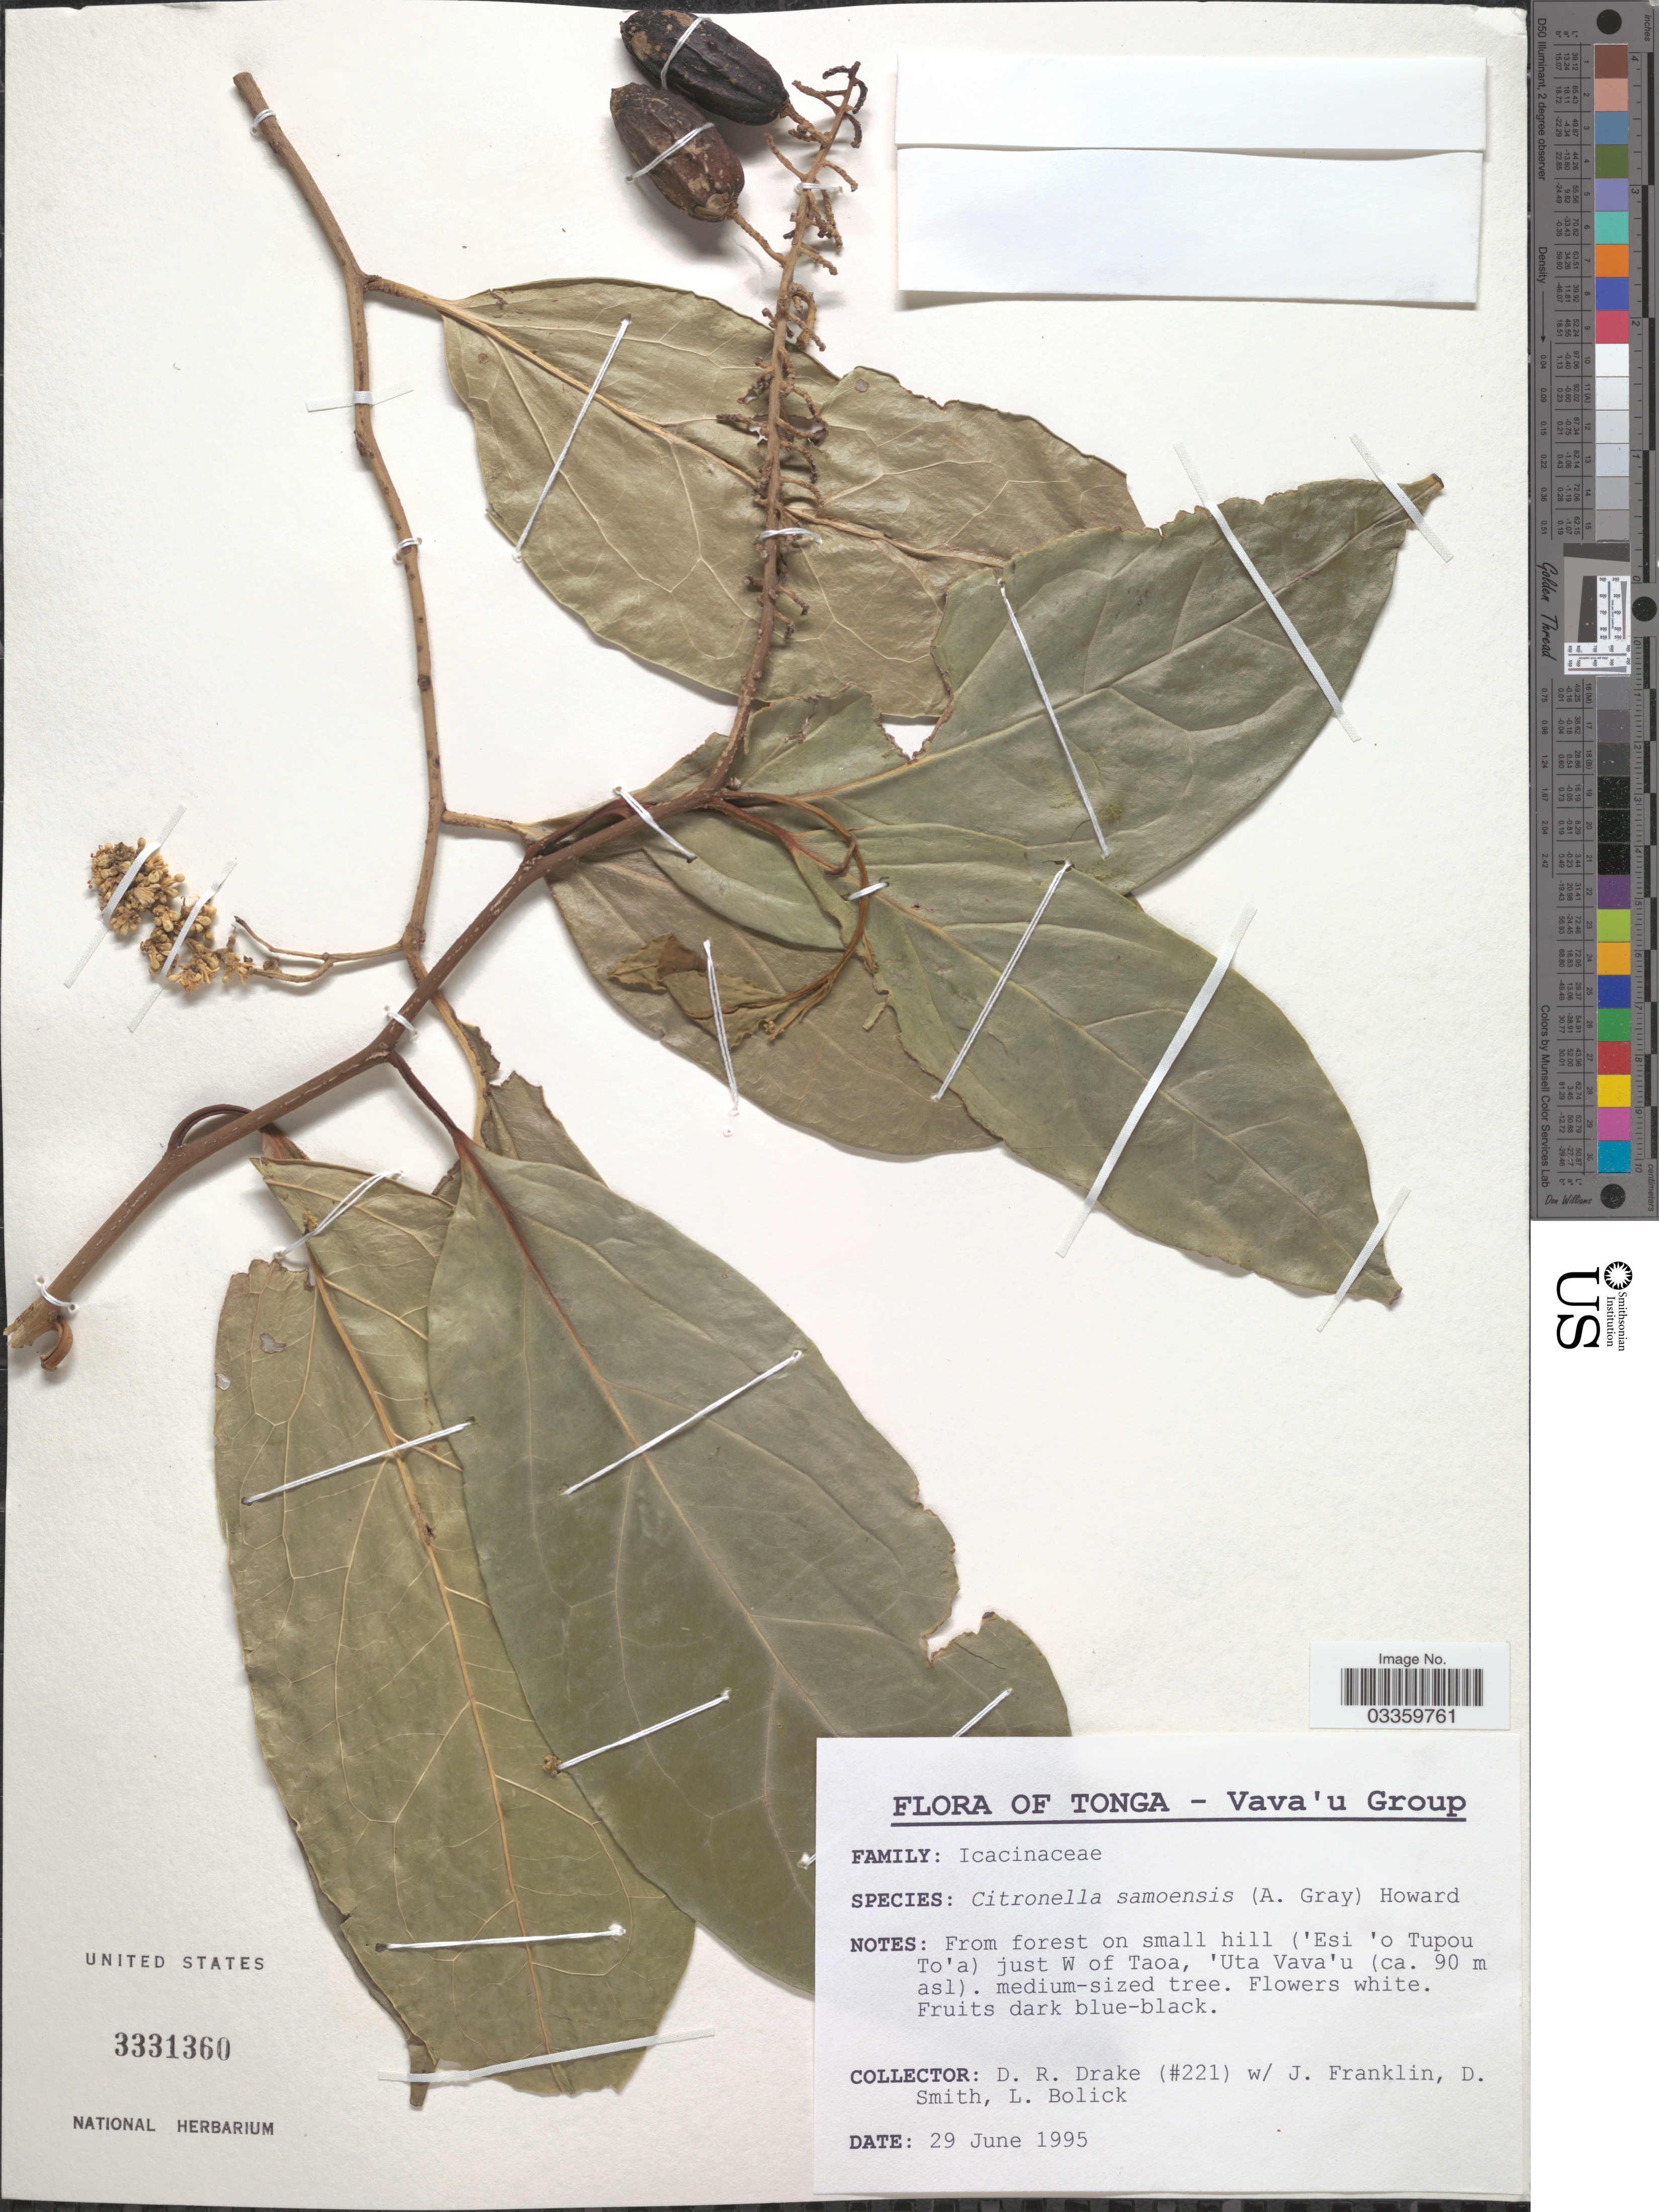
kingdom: Plantae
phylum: Tracheophyta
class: Magnoliopsida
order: Cardiopteridales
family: Cardiopteridaceae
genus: Citronella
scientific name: Citronella samoensis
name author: (A. Gray) R.A. Howard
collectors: D.R. Drake, J. Franklin, D. Smith & L. Bolick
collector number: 221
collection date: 1995-06-29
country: Tonga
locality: Vava'u Group, From forest on small hill ('Esi 'o Tupou To'a) just W of Taoa, 'Uta Vava'u.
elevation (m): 90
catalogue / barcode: US 3331360